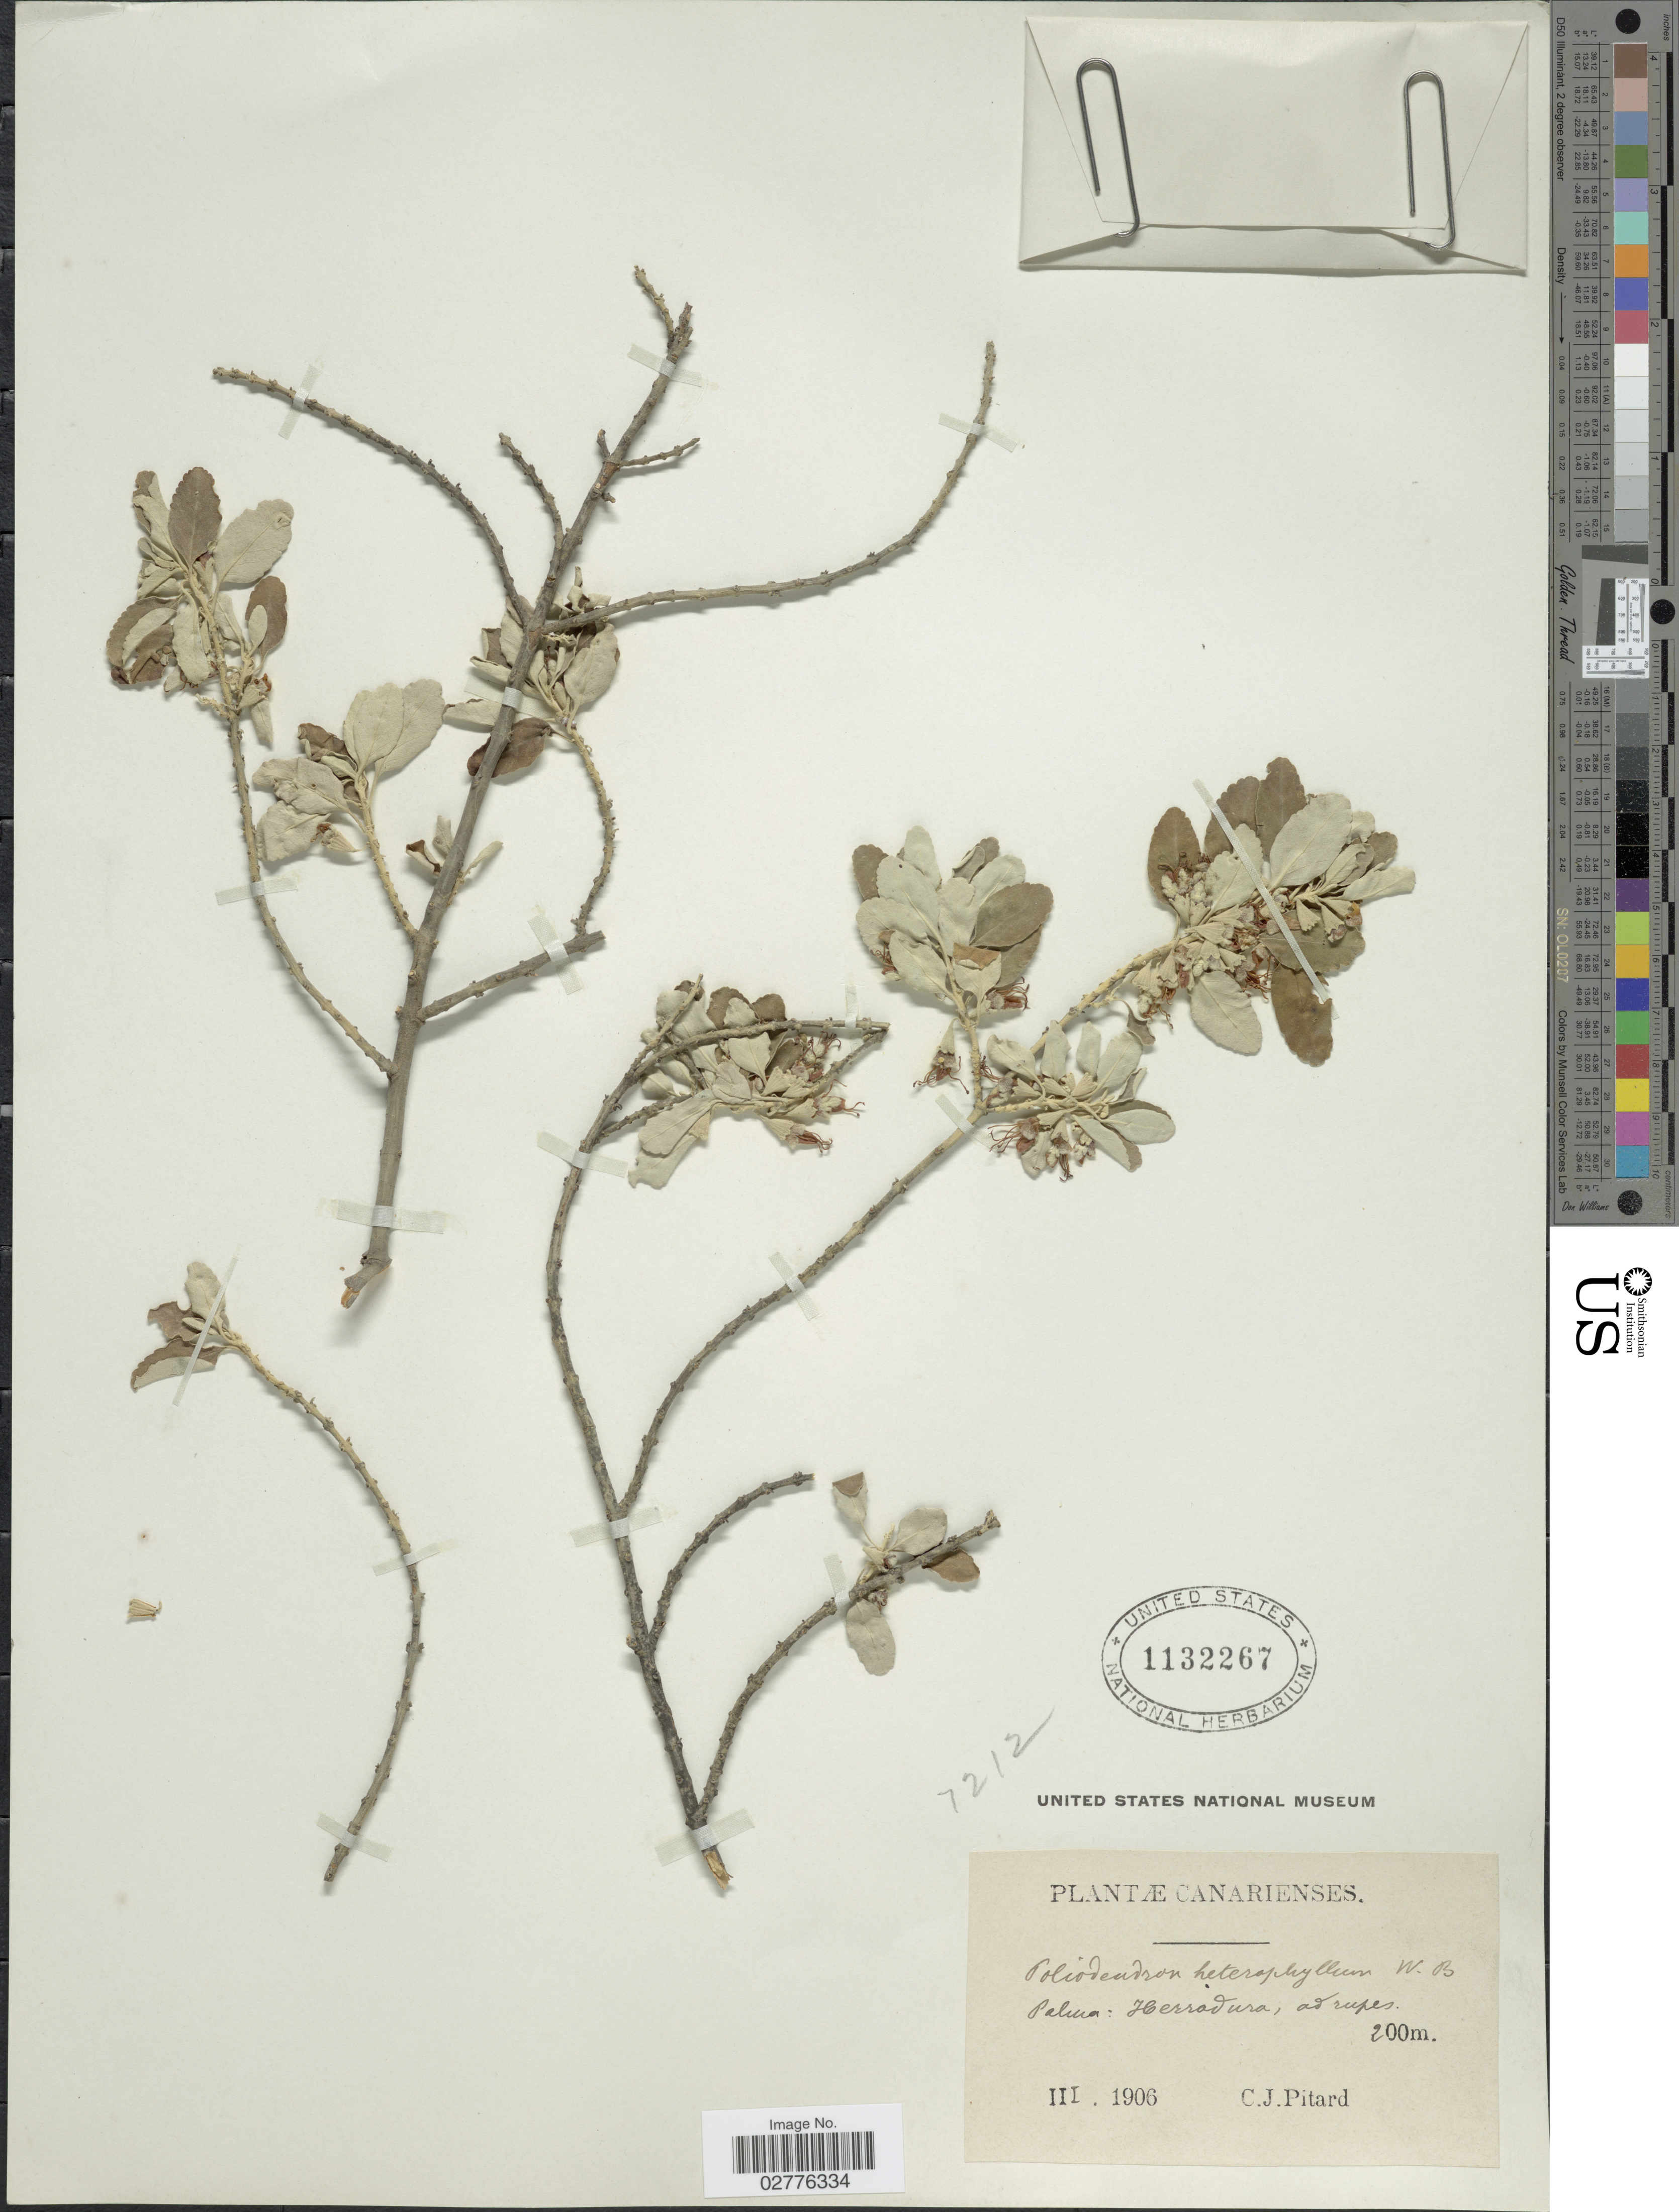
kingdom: Plantae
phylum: Tracheophyta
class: Magnoliopsida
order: Lamiales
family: Lamiaceae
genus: Teucrium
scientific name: Teucrium heterophyllum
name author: L'Hér.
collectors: C. Pitard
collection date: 1906-03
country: Spain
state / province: Canarias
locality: Canariensis, Palam: Herradura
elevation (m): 200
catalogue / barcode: US 1132267